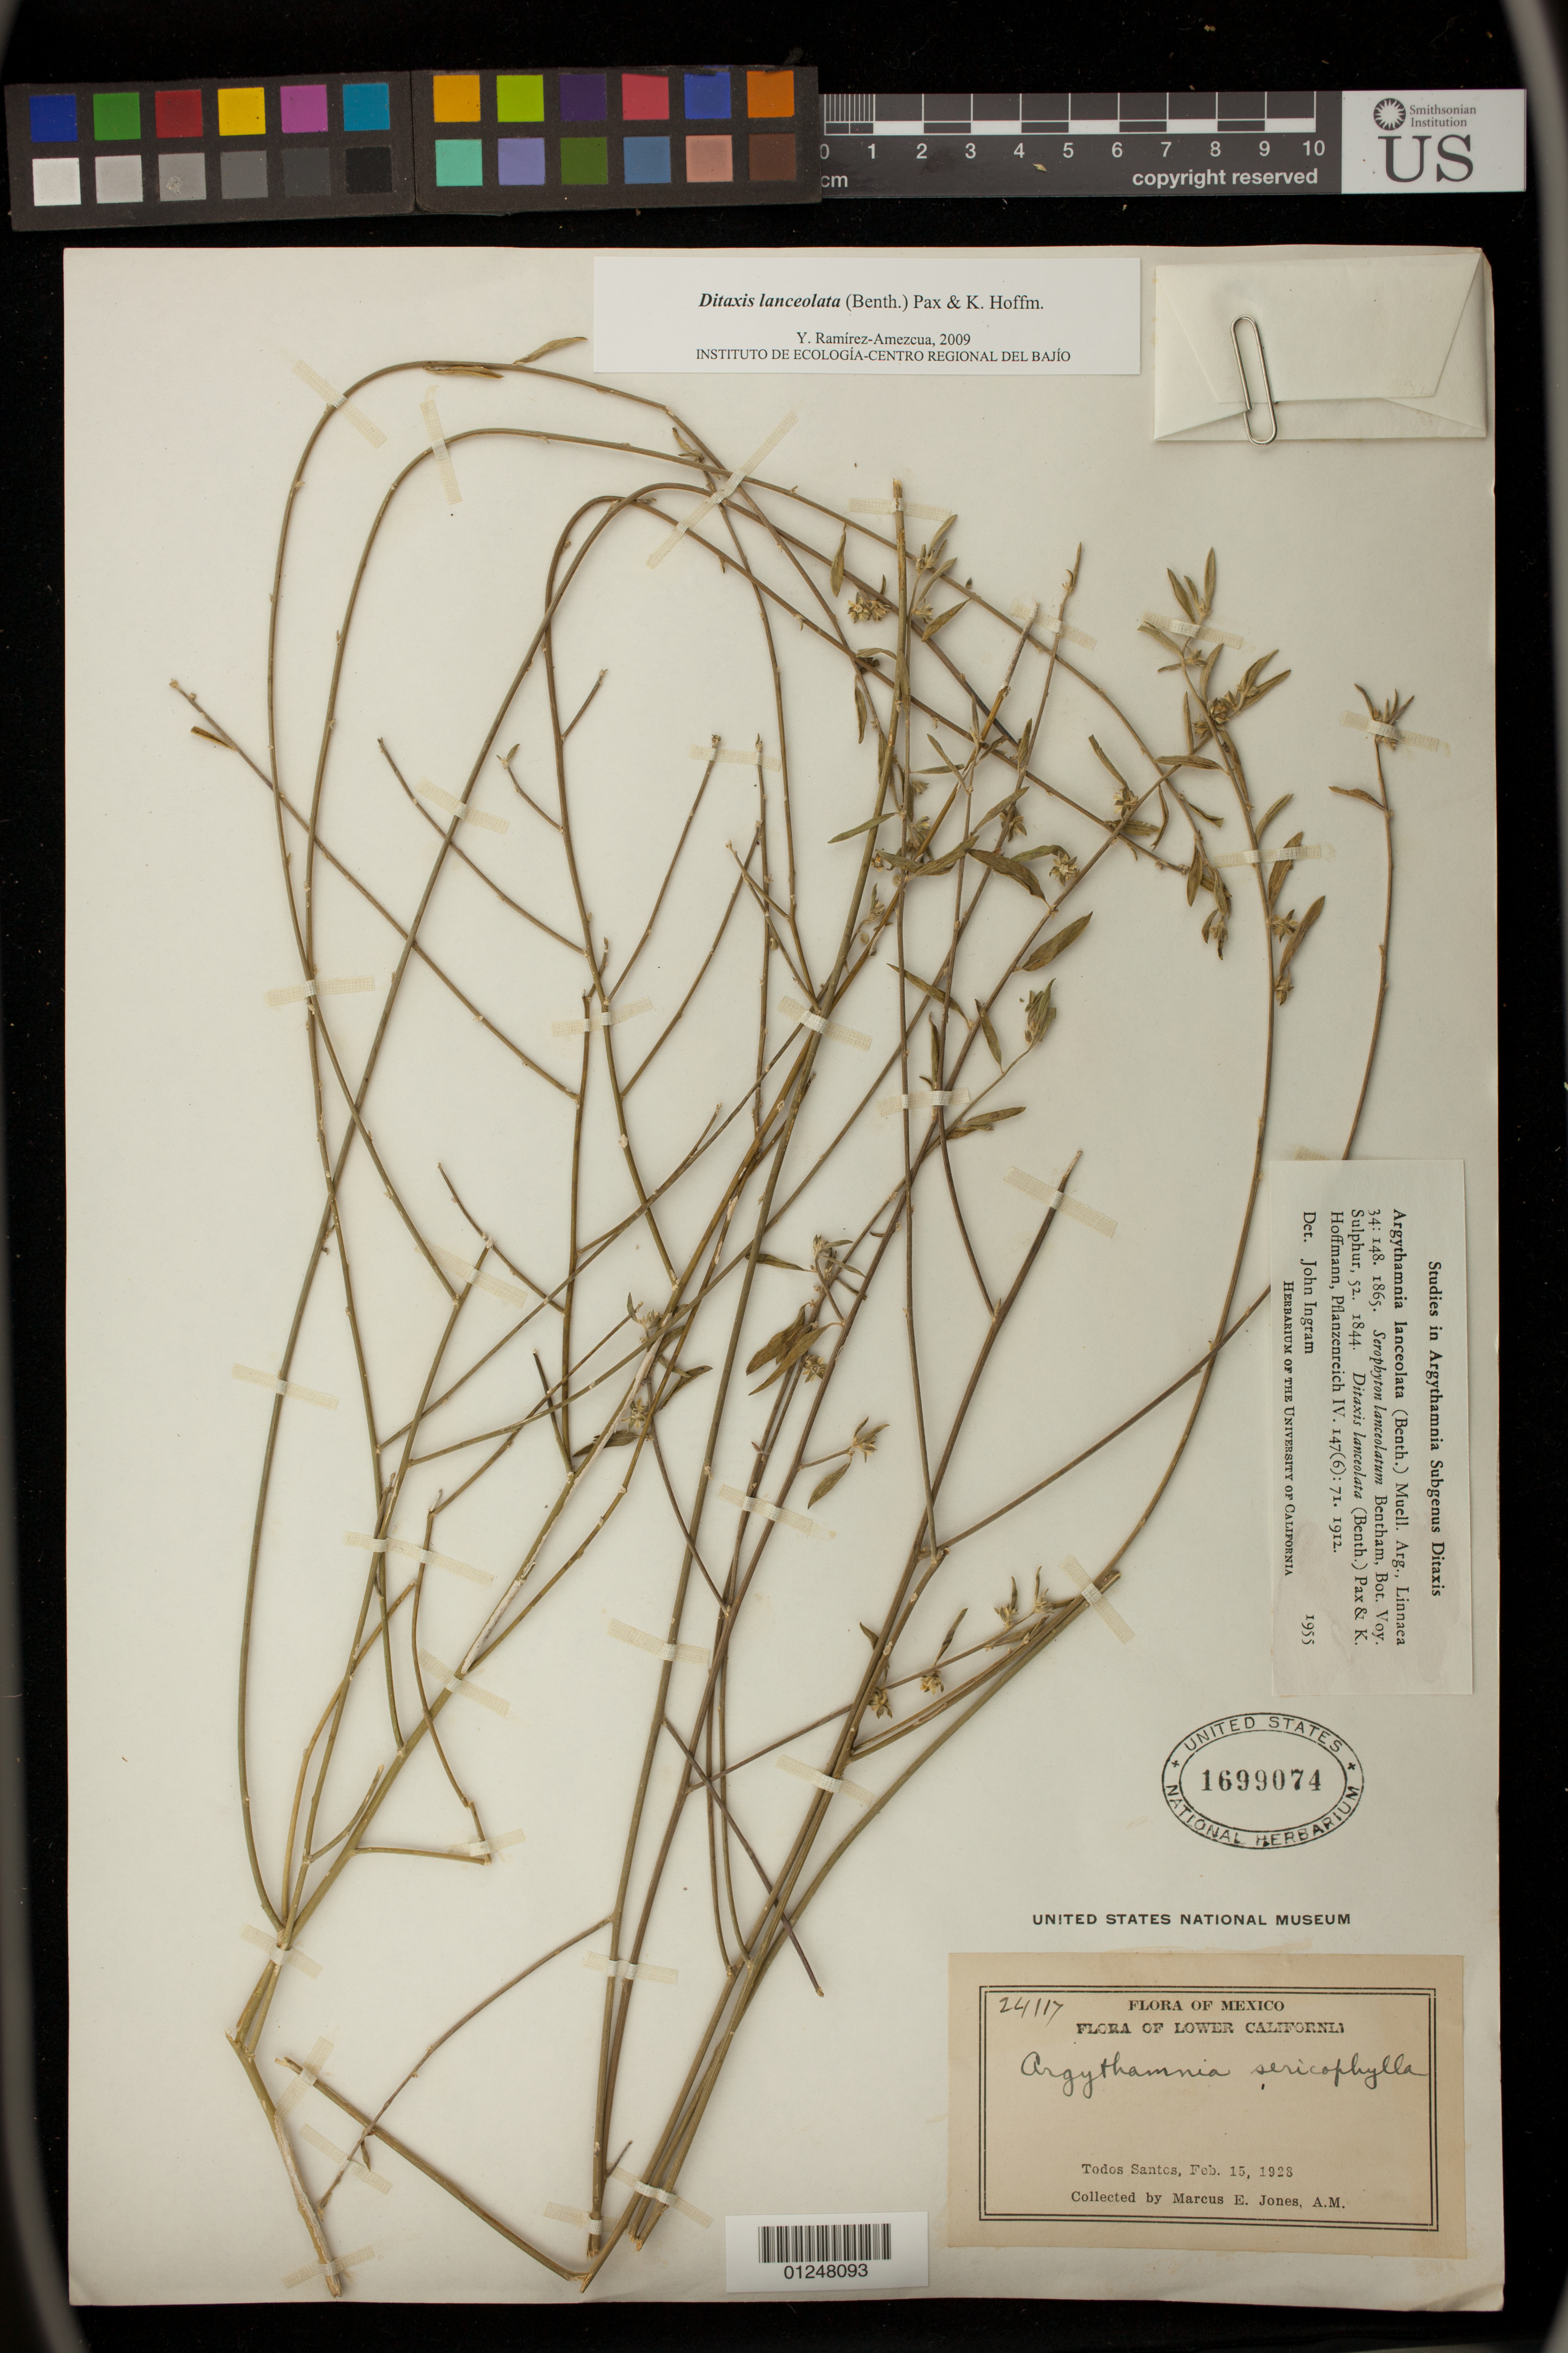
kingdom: Plantae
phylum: Tracheophyta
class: Magnoliopsida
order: Malpighiales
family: Euphorbiaceae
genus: Argythamnia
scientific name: Argythamnia lanceolata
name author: (Benth.) Müll. Arg.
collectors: M. A. Jones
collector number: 24117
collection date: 1928-02-15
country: Mexico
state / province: Baja California Sur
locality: Todos Santos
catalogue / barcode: US 1699074